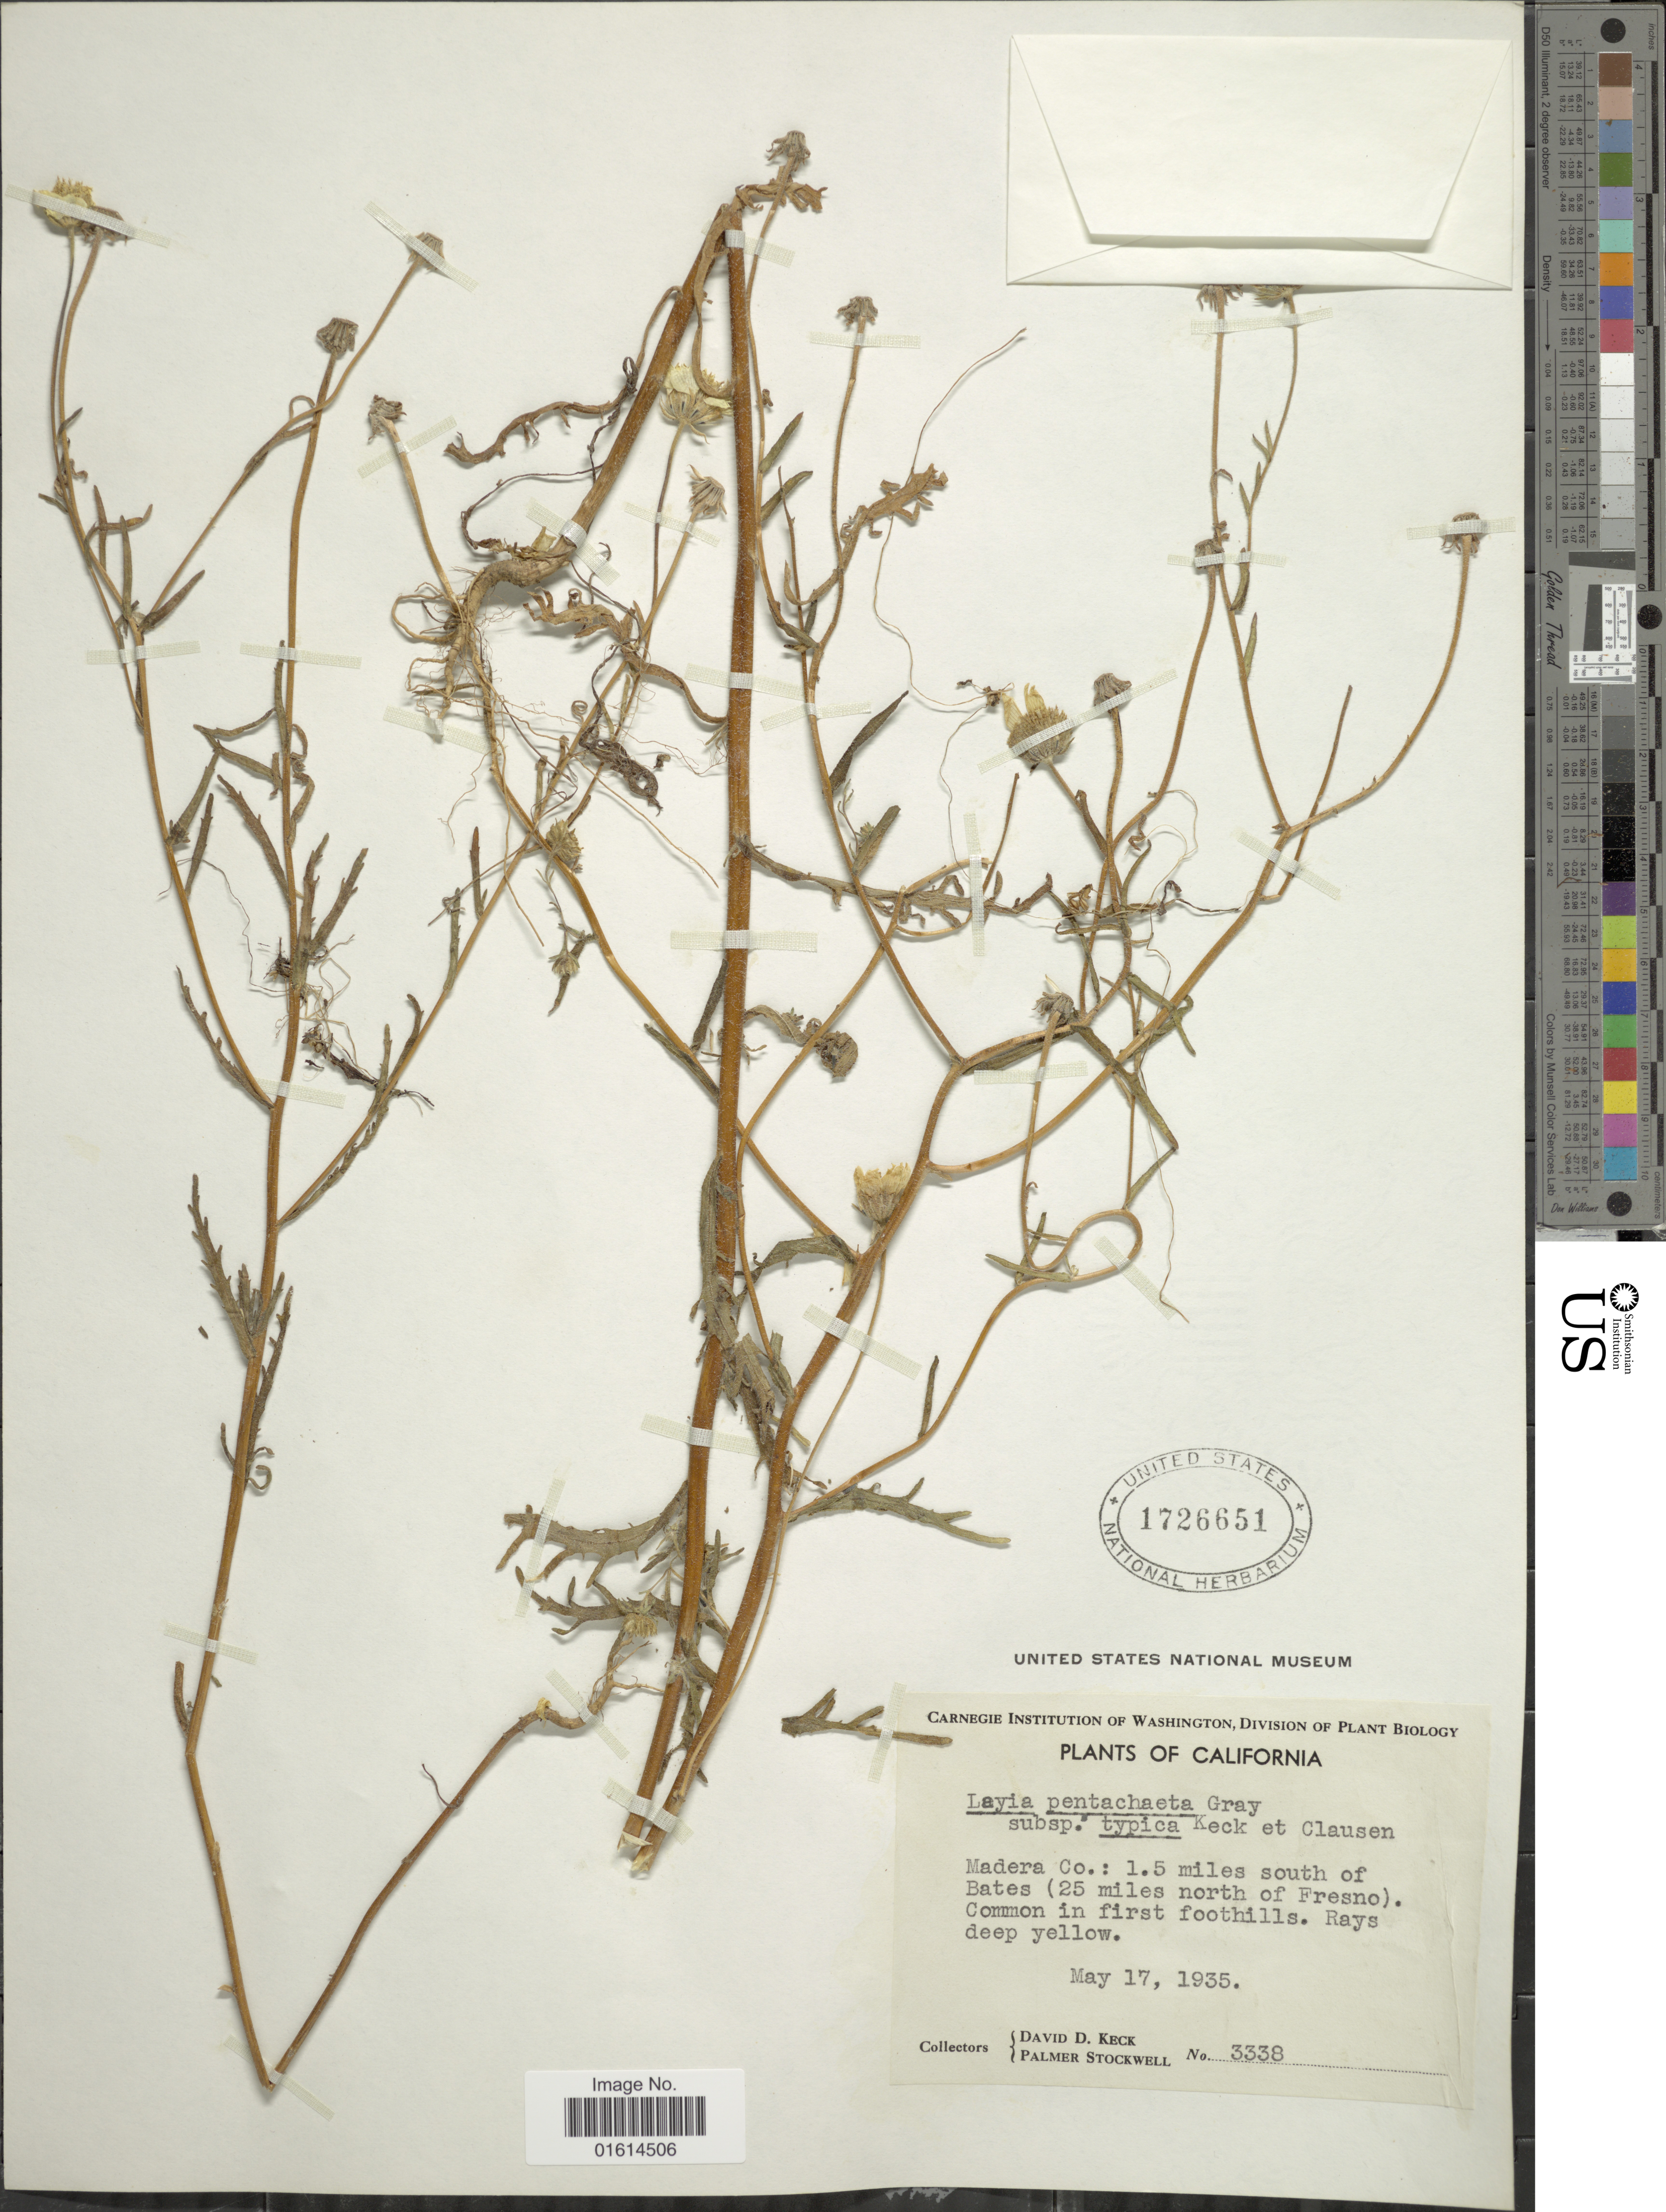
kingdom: Plantae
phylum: Tracheophyta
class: Magnoliopsida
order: Asterales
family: Asteraceae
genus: Layia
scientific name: Layia pentachaeta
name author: A. Gray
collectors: D. D. Keck & P. Stockwell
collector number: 3338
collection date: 1935-05-17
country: United States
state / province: California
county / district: Madera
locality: Madera Co., 1.5 miles south of Bates (15 miles north of Fresno)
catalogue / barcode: US 1726651